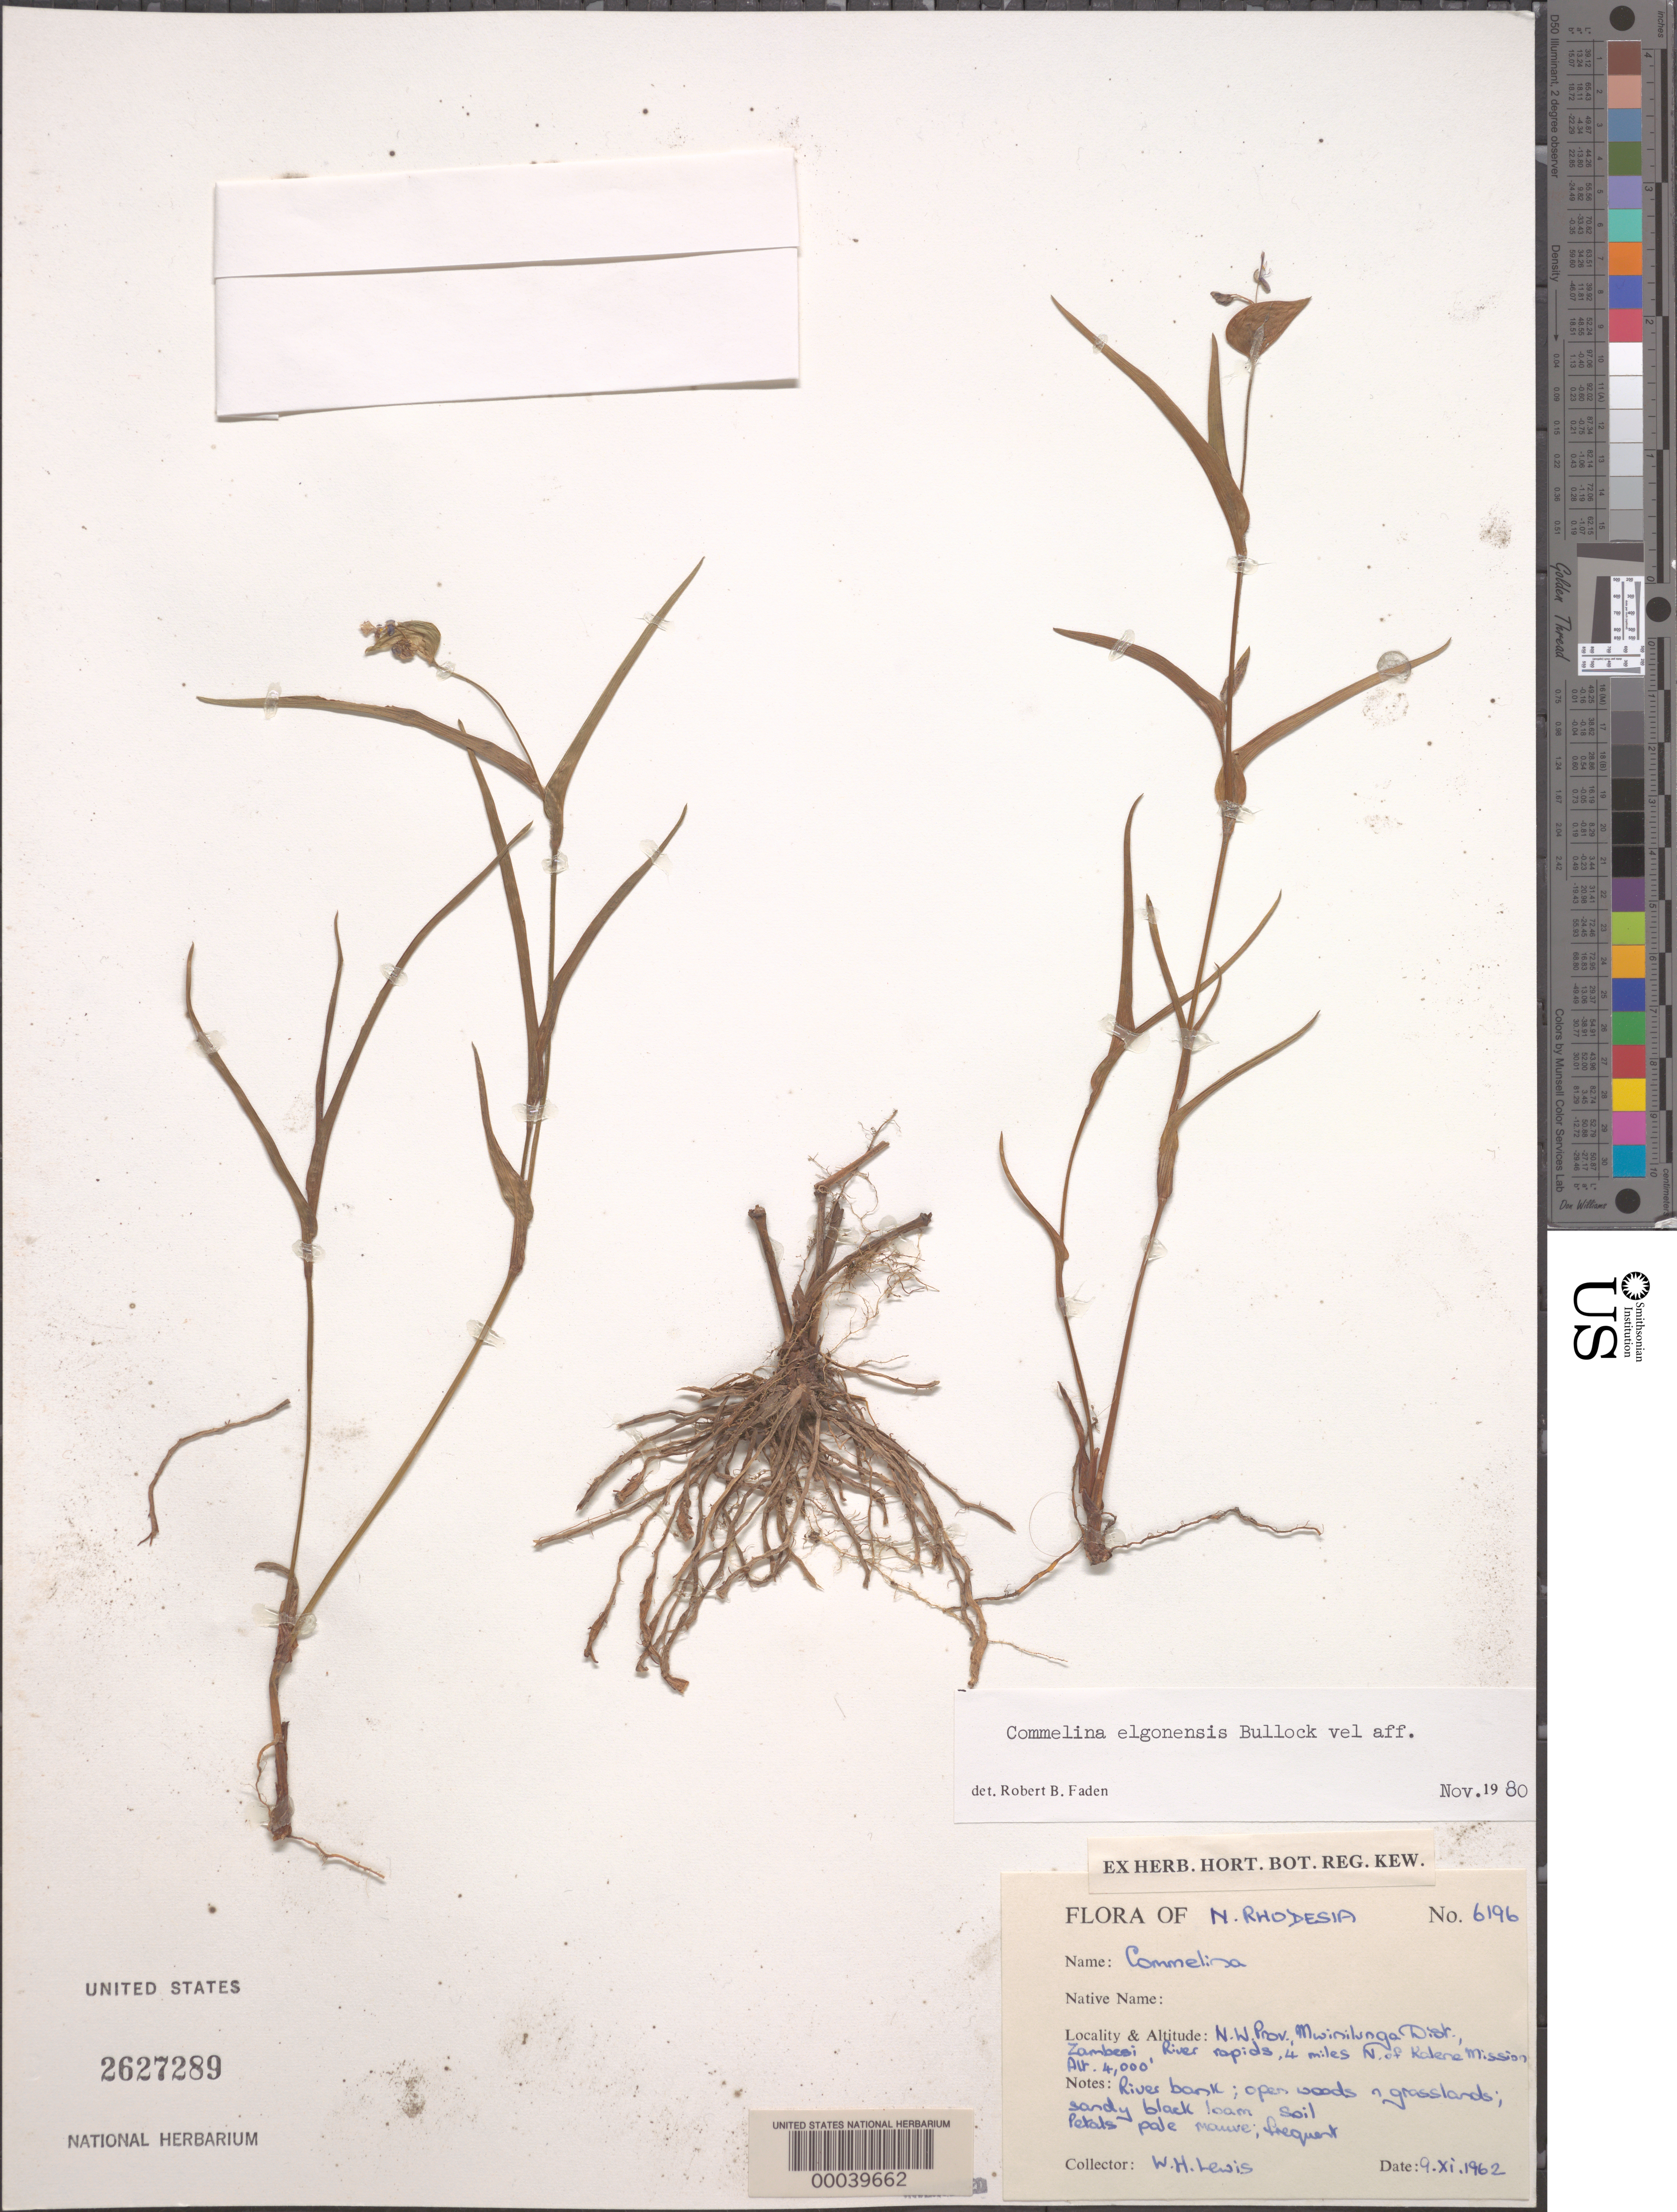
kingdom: Plantae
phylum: Tracheophyta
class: Liliopsida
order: Commelinales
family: Commelinaceae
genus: Commelina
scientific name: Commelina elgonensis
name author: Bullock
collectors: W. H. Lewis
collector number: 6196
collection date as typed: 09 Nov 1962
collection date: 1962-11-09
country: Zambia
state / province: North-Western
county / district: Mwinilunga Dist.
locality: Zambesi river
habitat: Sandy black loam soil, river bank, open woods and grassland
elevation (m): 1220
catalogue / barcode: US 2627289